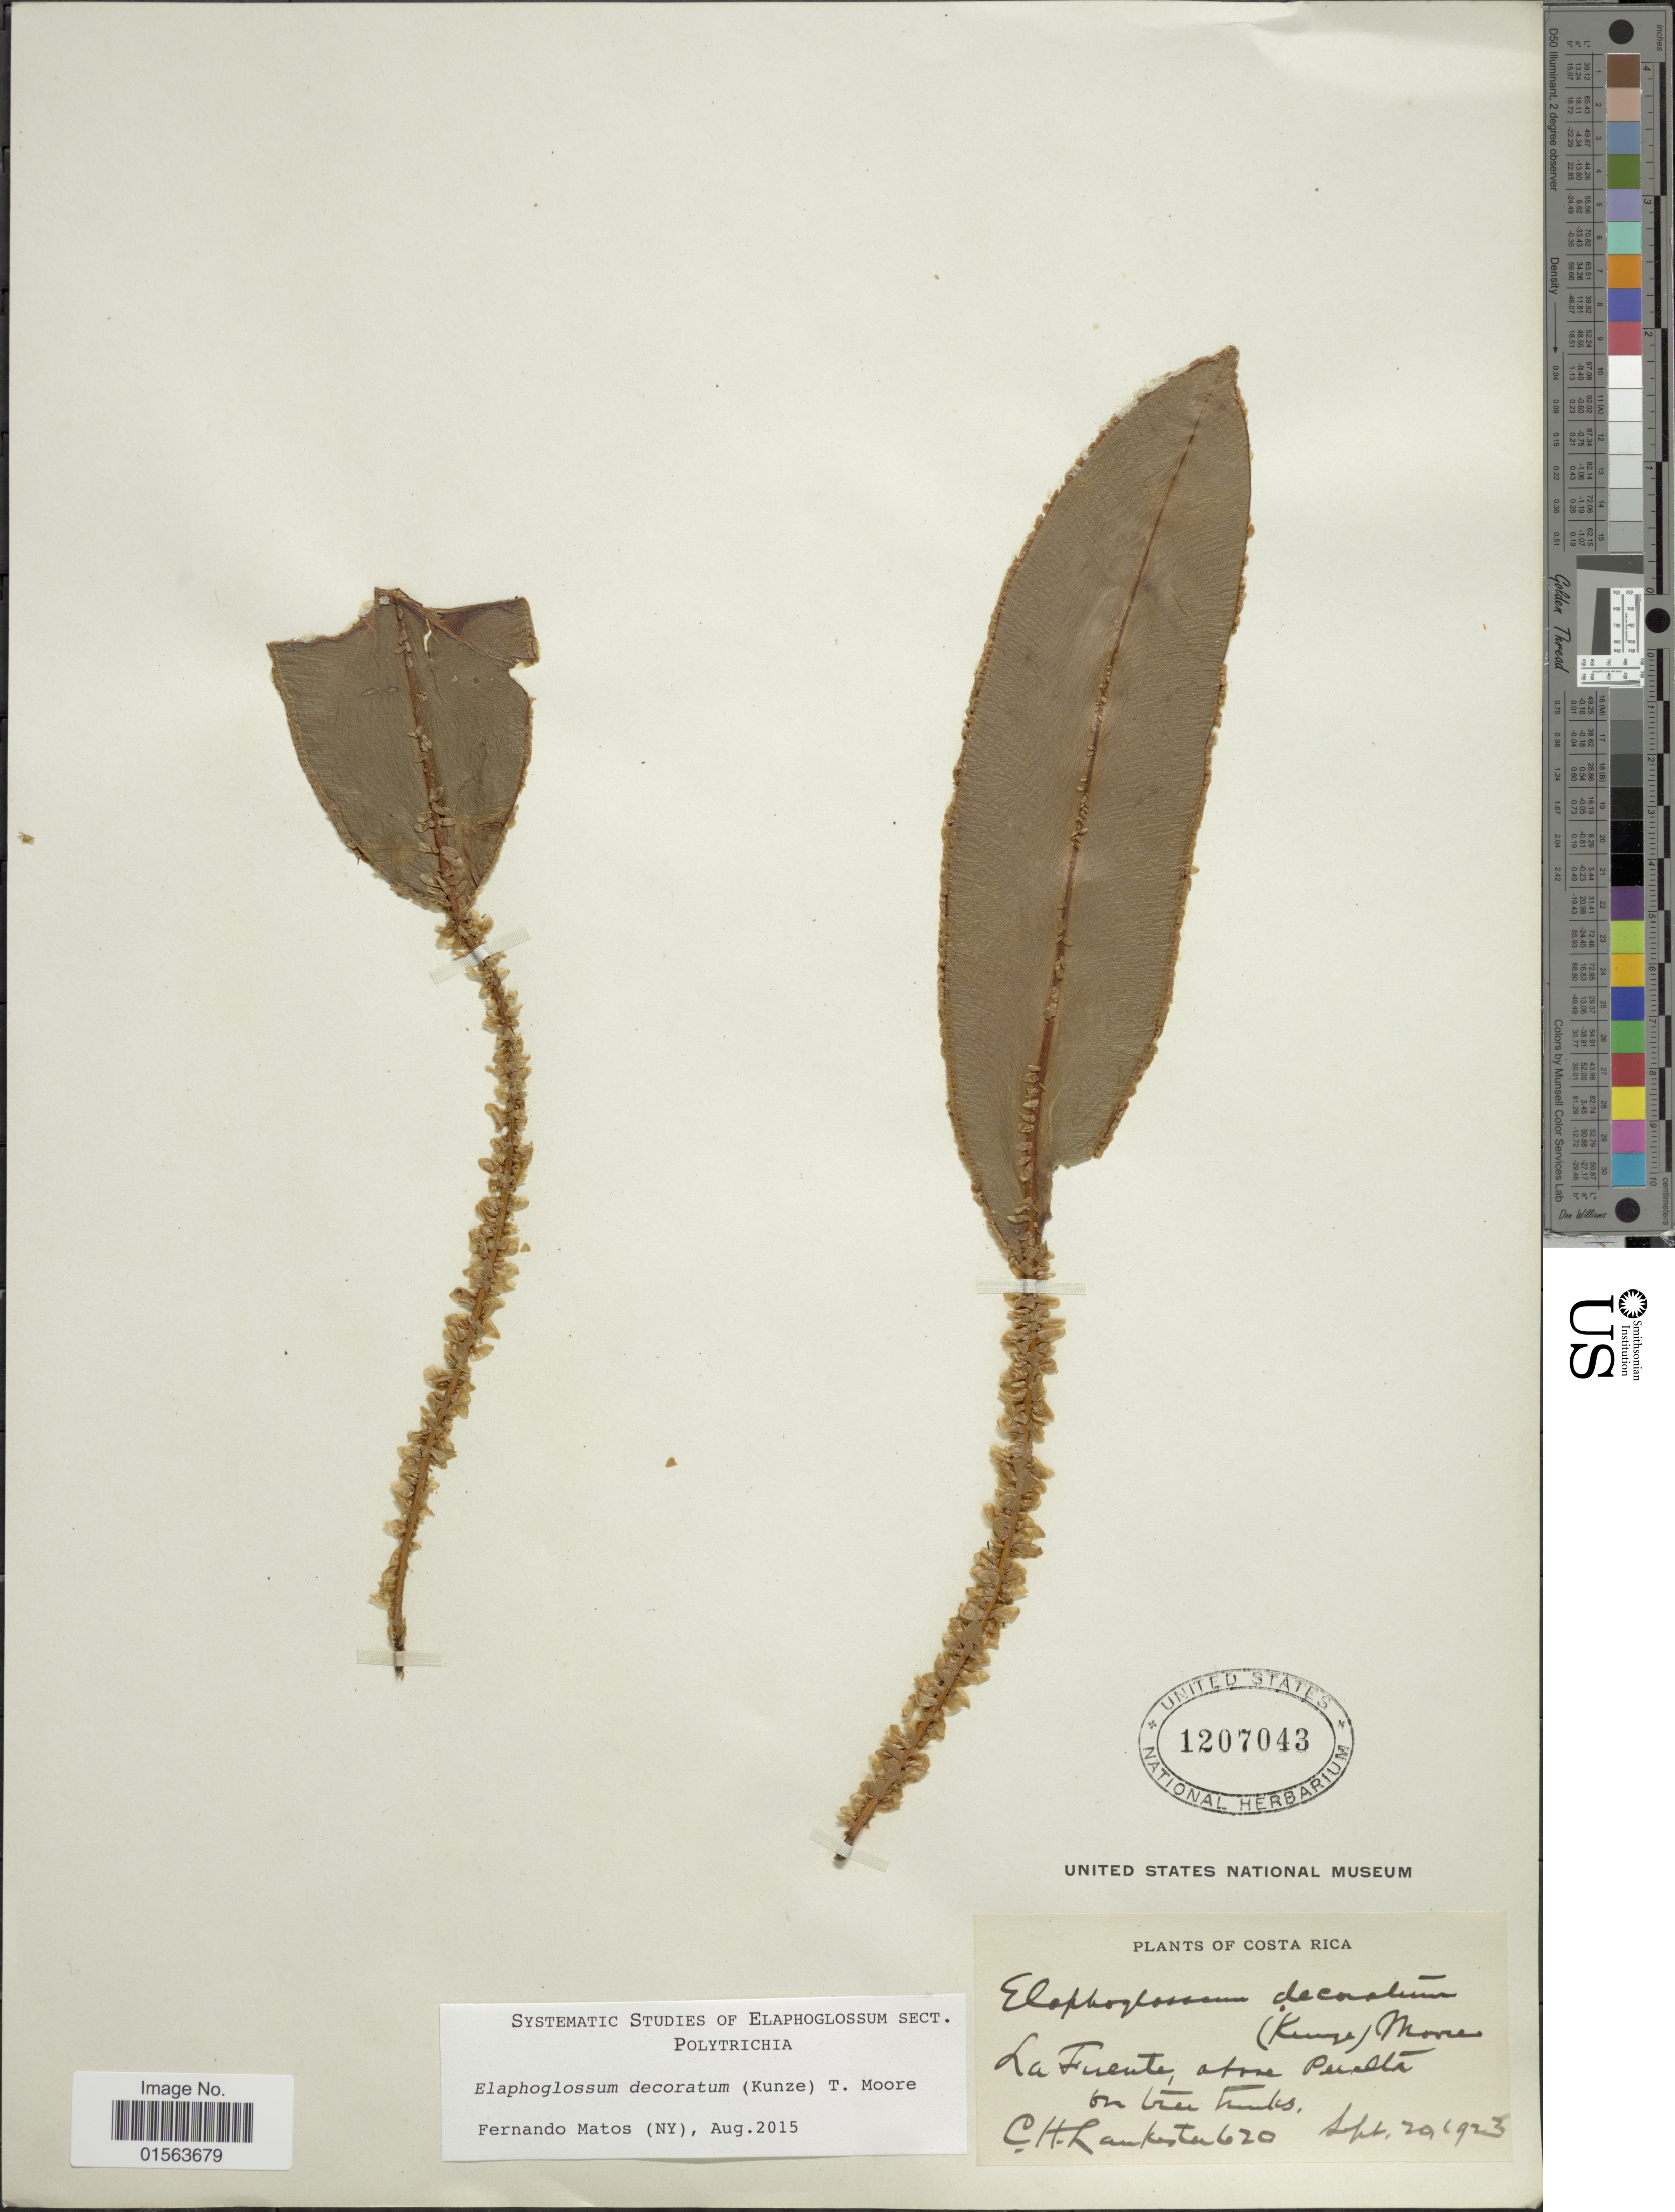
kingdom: Plantae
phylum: Tracheophyta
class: Polypodiopsida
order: Polypodiales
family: Dryopteridaceae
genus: Elaphoglossum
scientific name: Elaphoglossum decoratum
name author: (Kunze) T. Moore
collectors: C. H. Lankester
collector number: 620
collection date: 1923-09-20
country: Costa Rica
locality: La Fuente, above Peulaton tree hills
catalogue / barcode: US 1207043